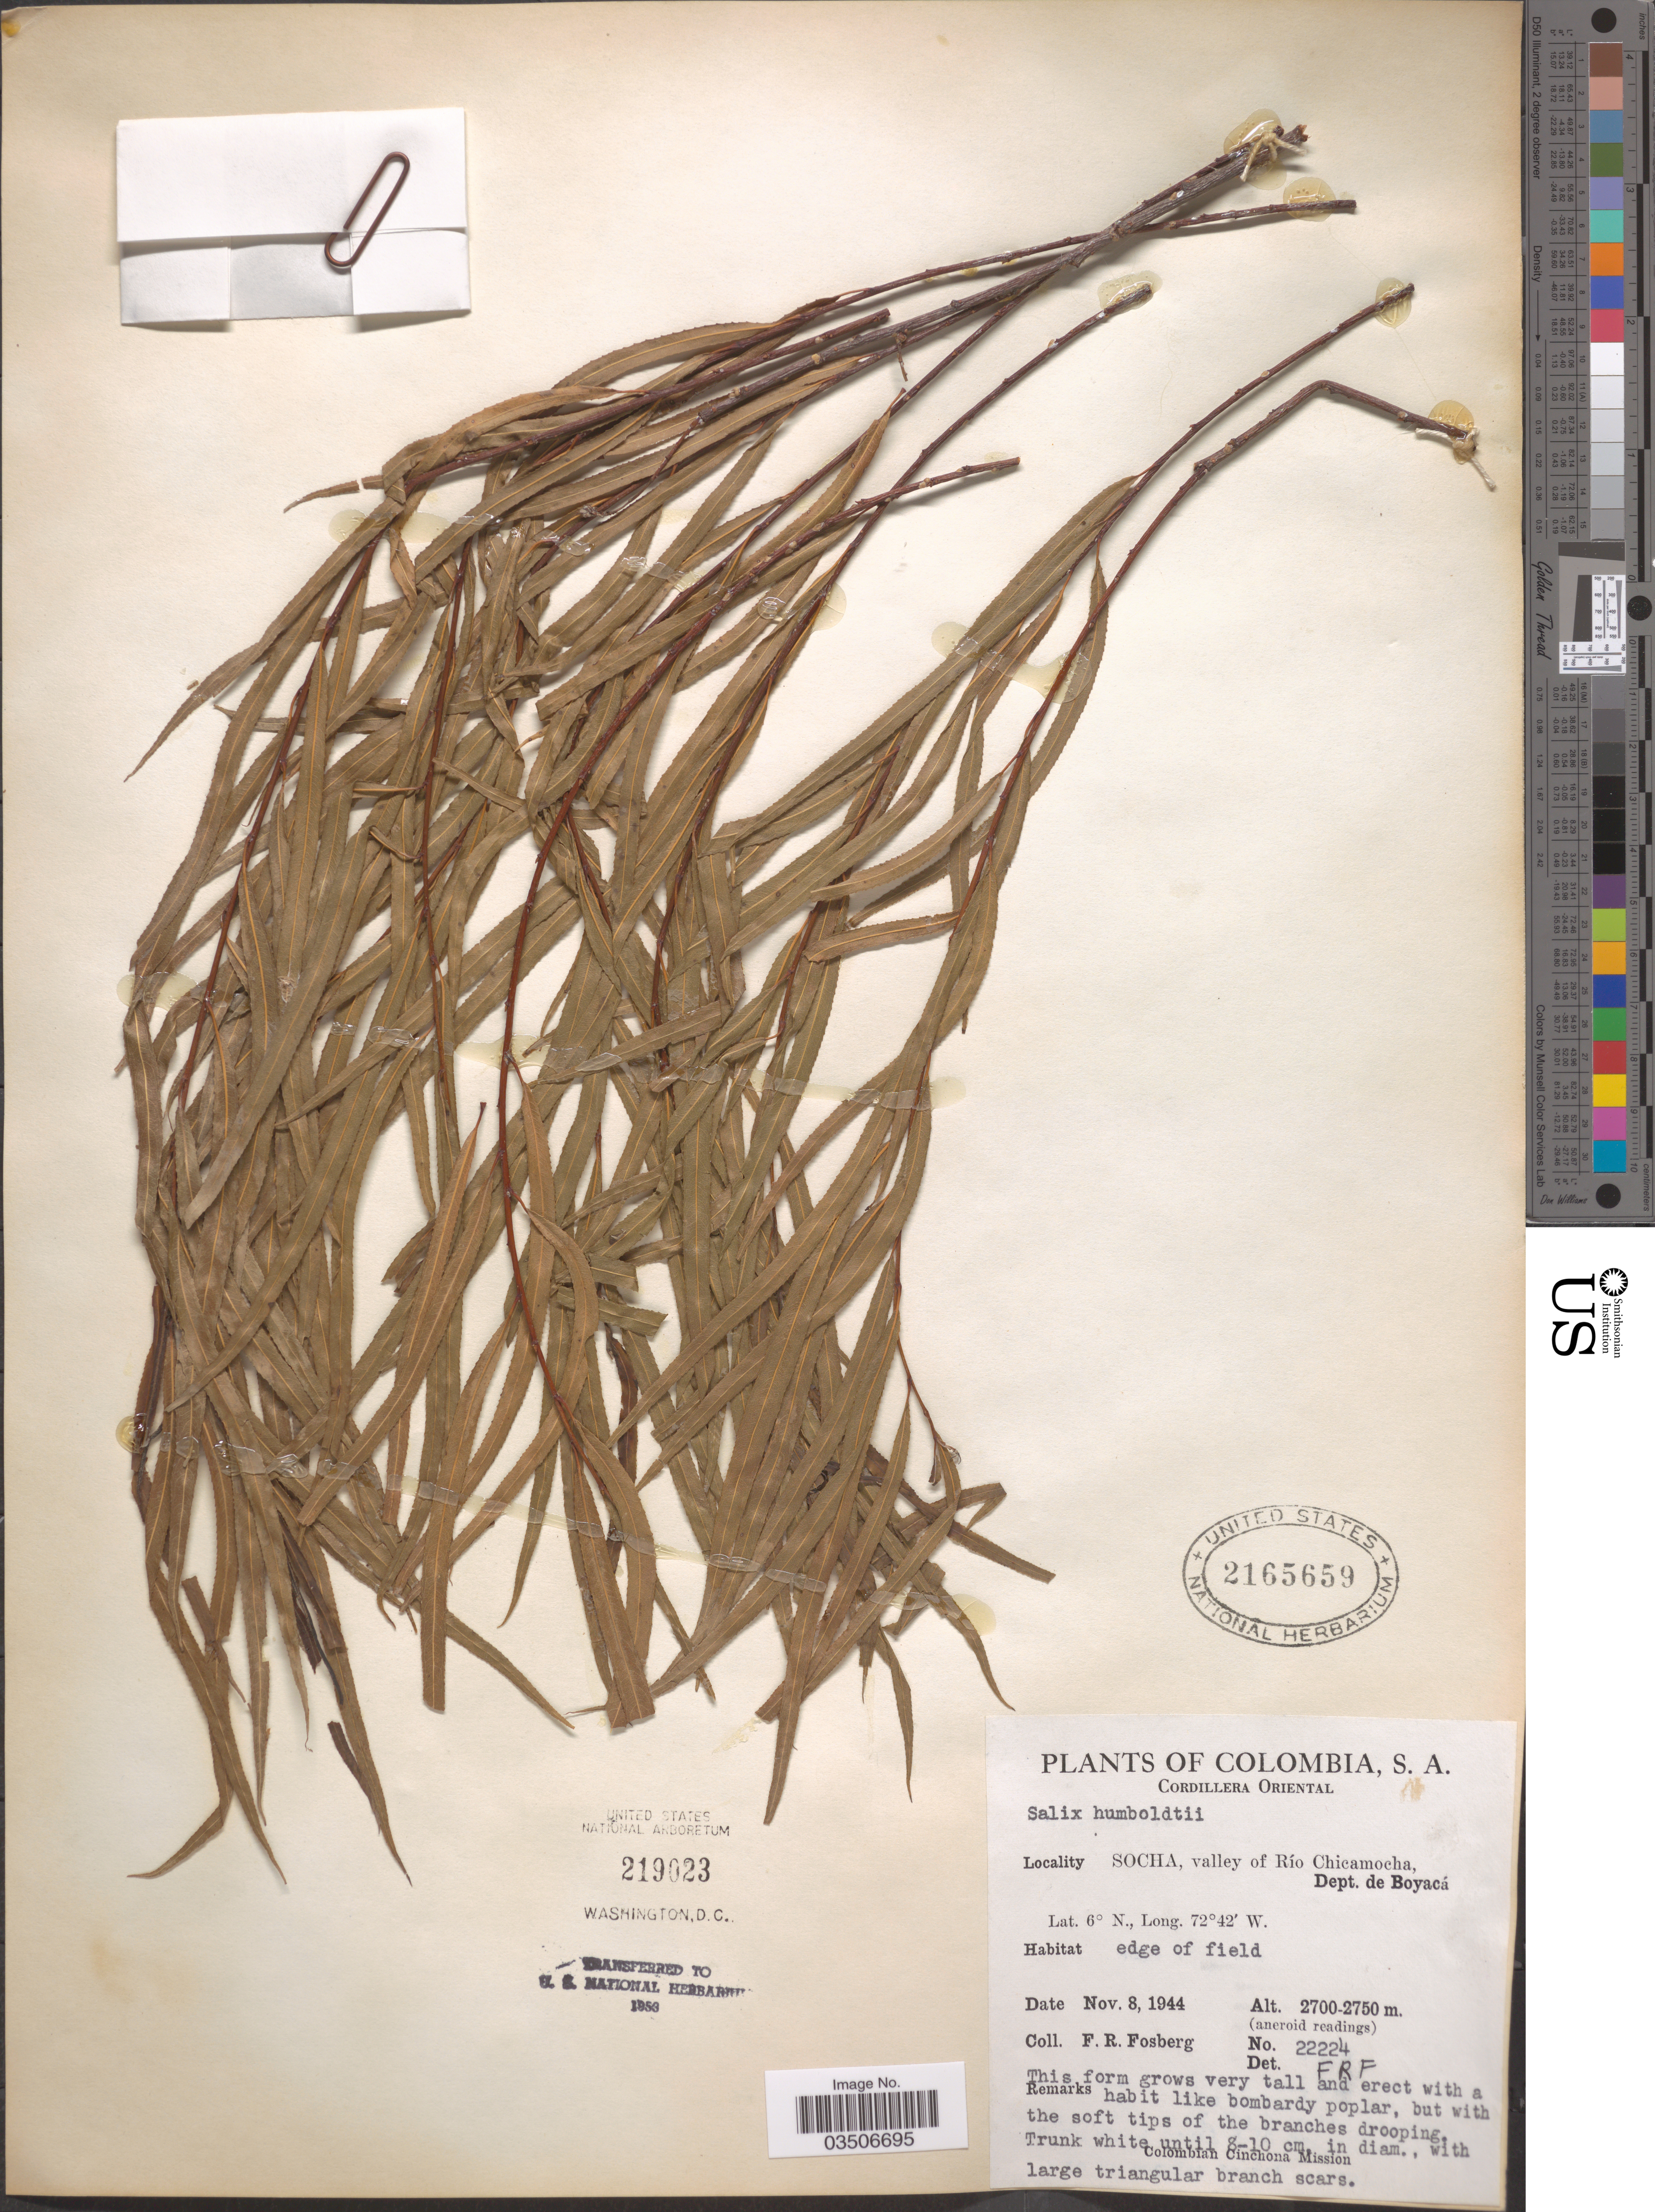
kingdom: Plantae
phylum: Tracheophyta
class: Magnoliopsida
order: Malpighiales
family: Salicaceae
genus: Salix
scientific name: Salix humboldtiana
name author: Willd.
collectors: F. R. Fosberg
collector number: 22224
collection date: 1944-11-08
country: Colombia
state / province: Boyacá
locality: Cordillera Oriental. Socha, valley of Río Chicamocha, Dept. de Boyacá.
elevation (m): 2700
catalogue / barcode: US 2165659